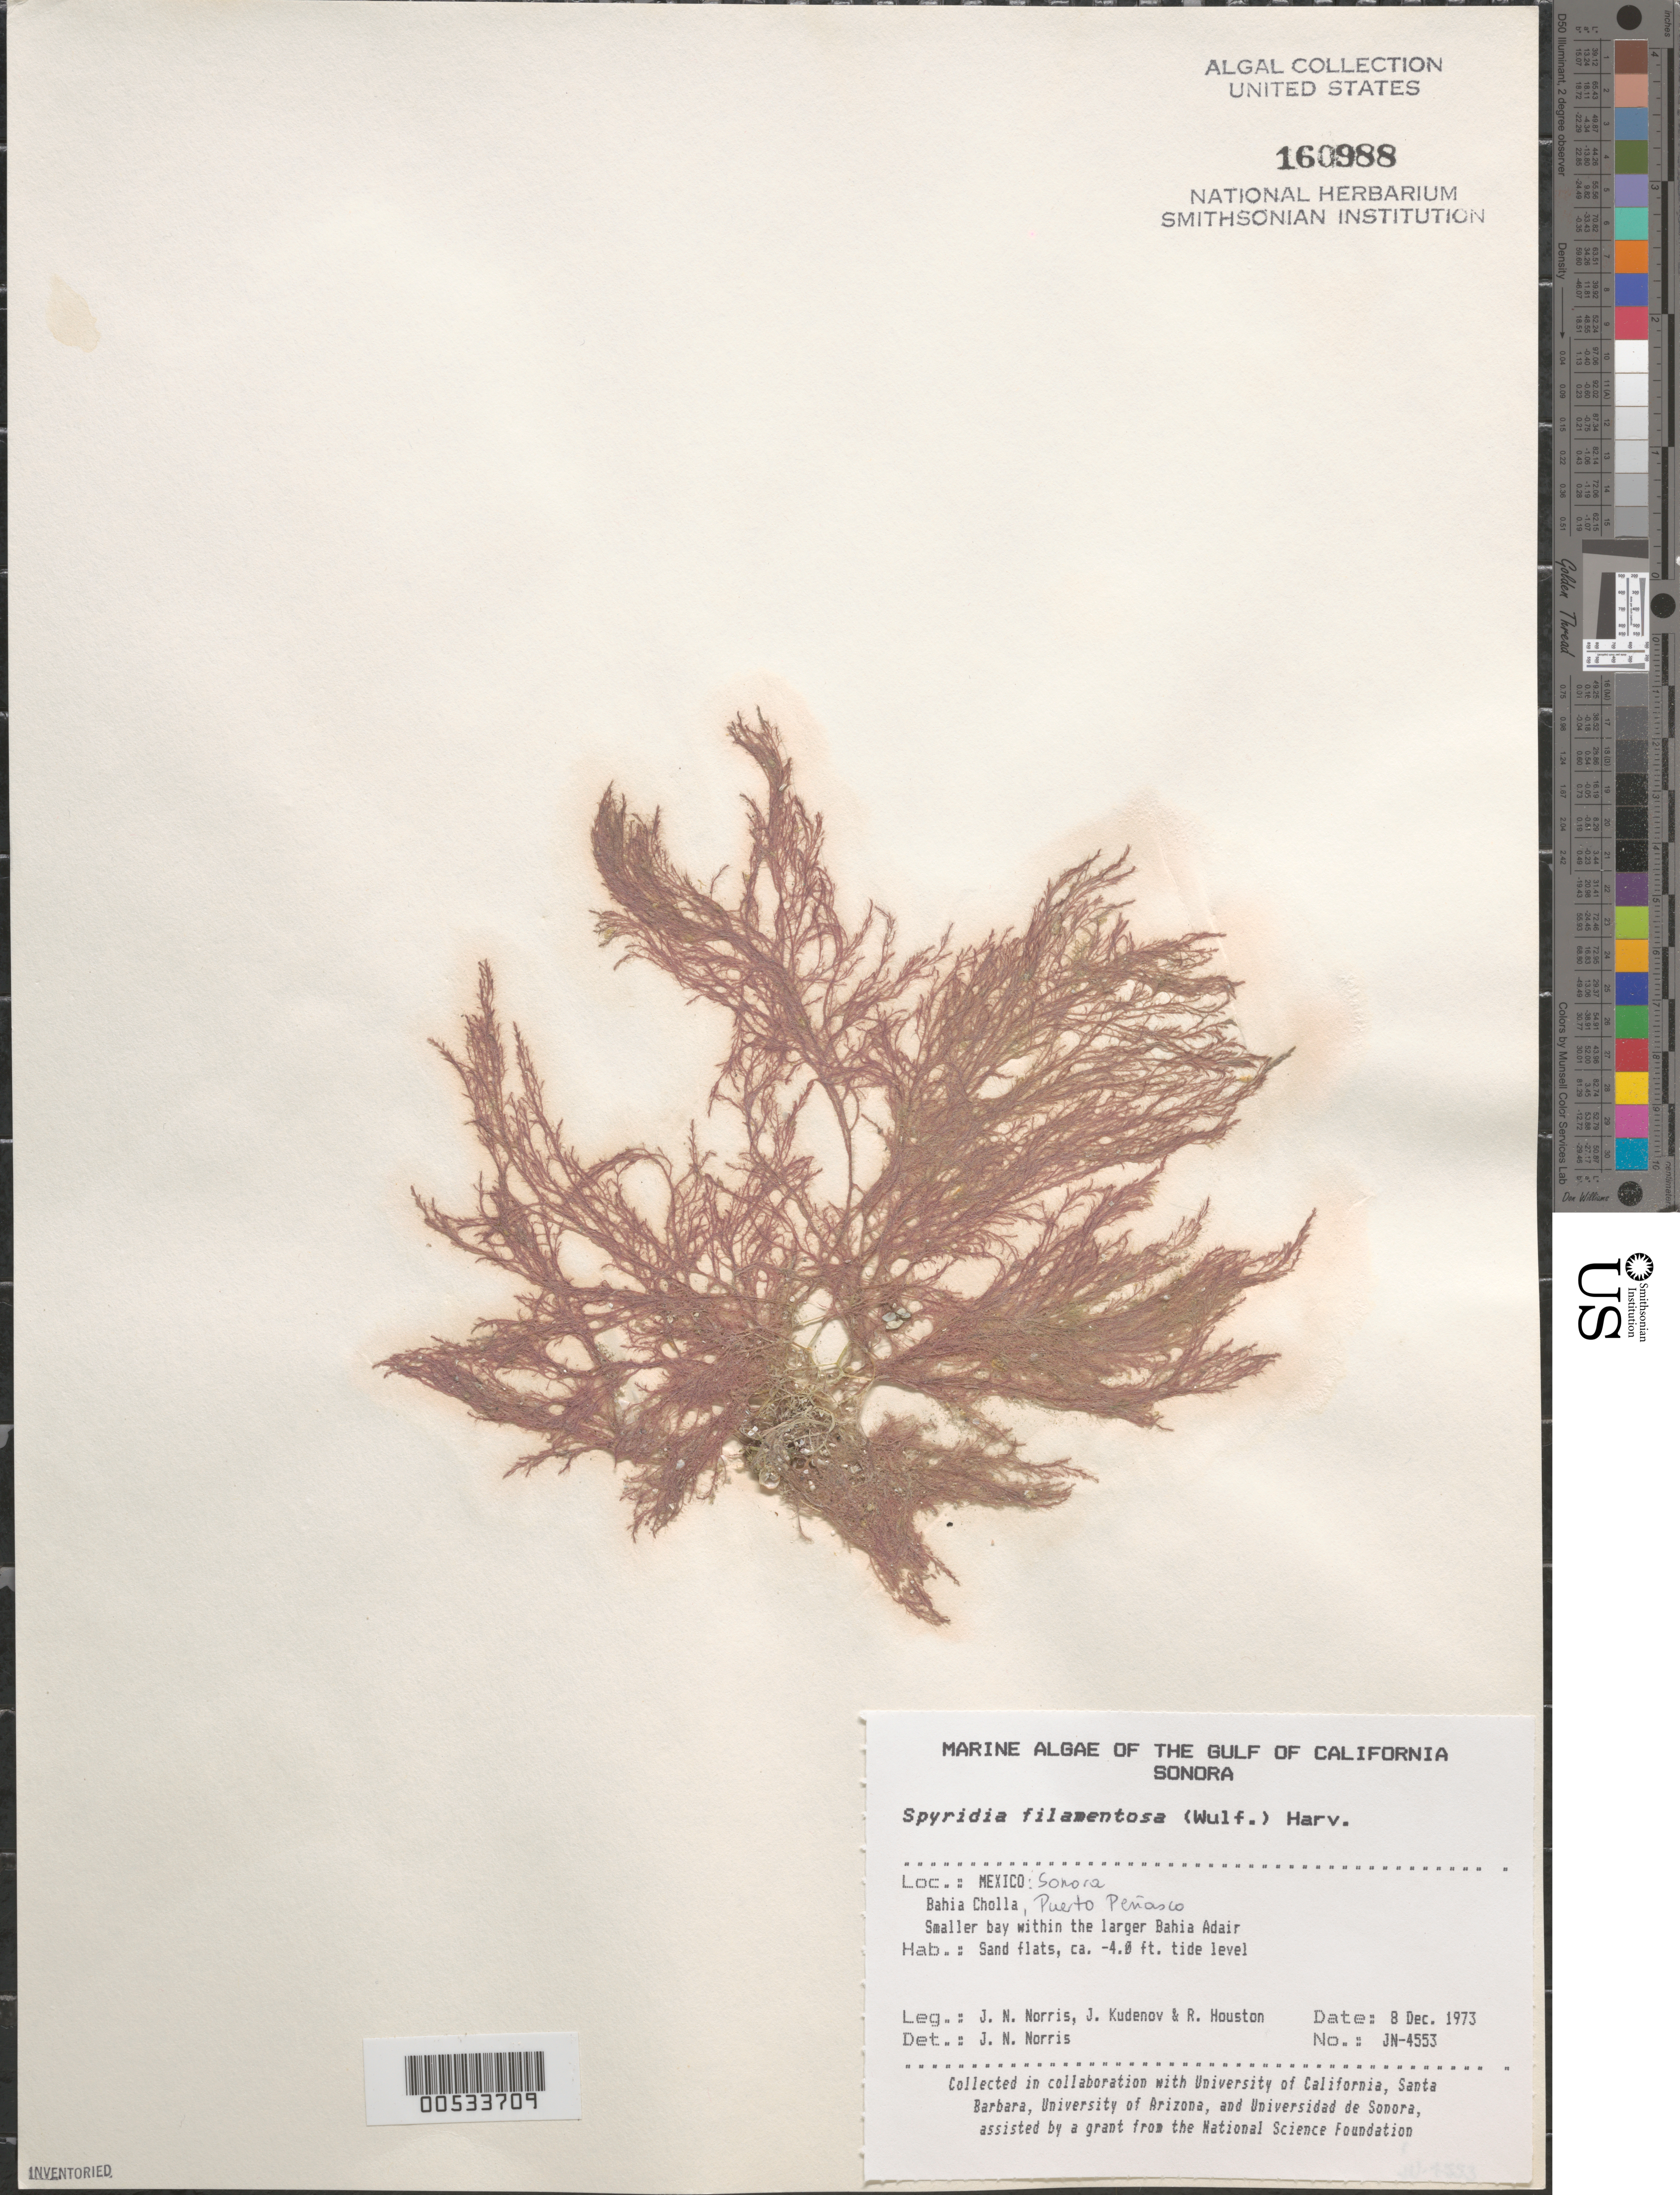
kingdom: Plantae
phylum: Rhodophyta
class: Florideophyceae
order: Ceramiales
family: Spyridiaceae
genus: Spyridia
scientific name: Spyridia filamentosa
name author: (Wulfen) Harv.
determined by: Norris, James N.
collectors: J. N. Norris, J. Kudenov & R. Houston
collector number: JN-4553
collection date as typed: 08 Dec 1973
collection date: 1973-12-08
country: Mexico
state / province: Sonora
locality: Bahia Cholla, Bahia Adair, Puerto Penasco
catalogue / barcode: US 160988